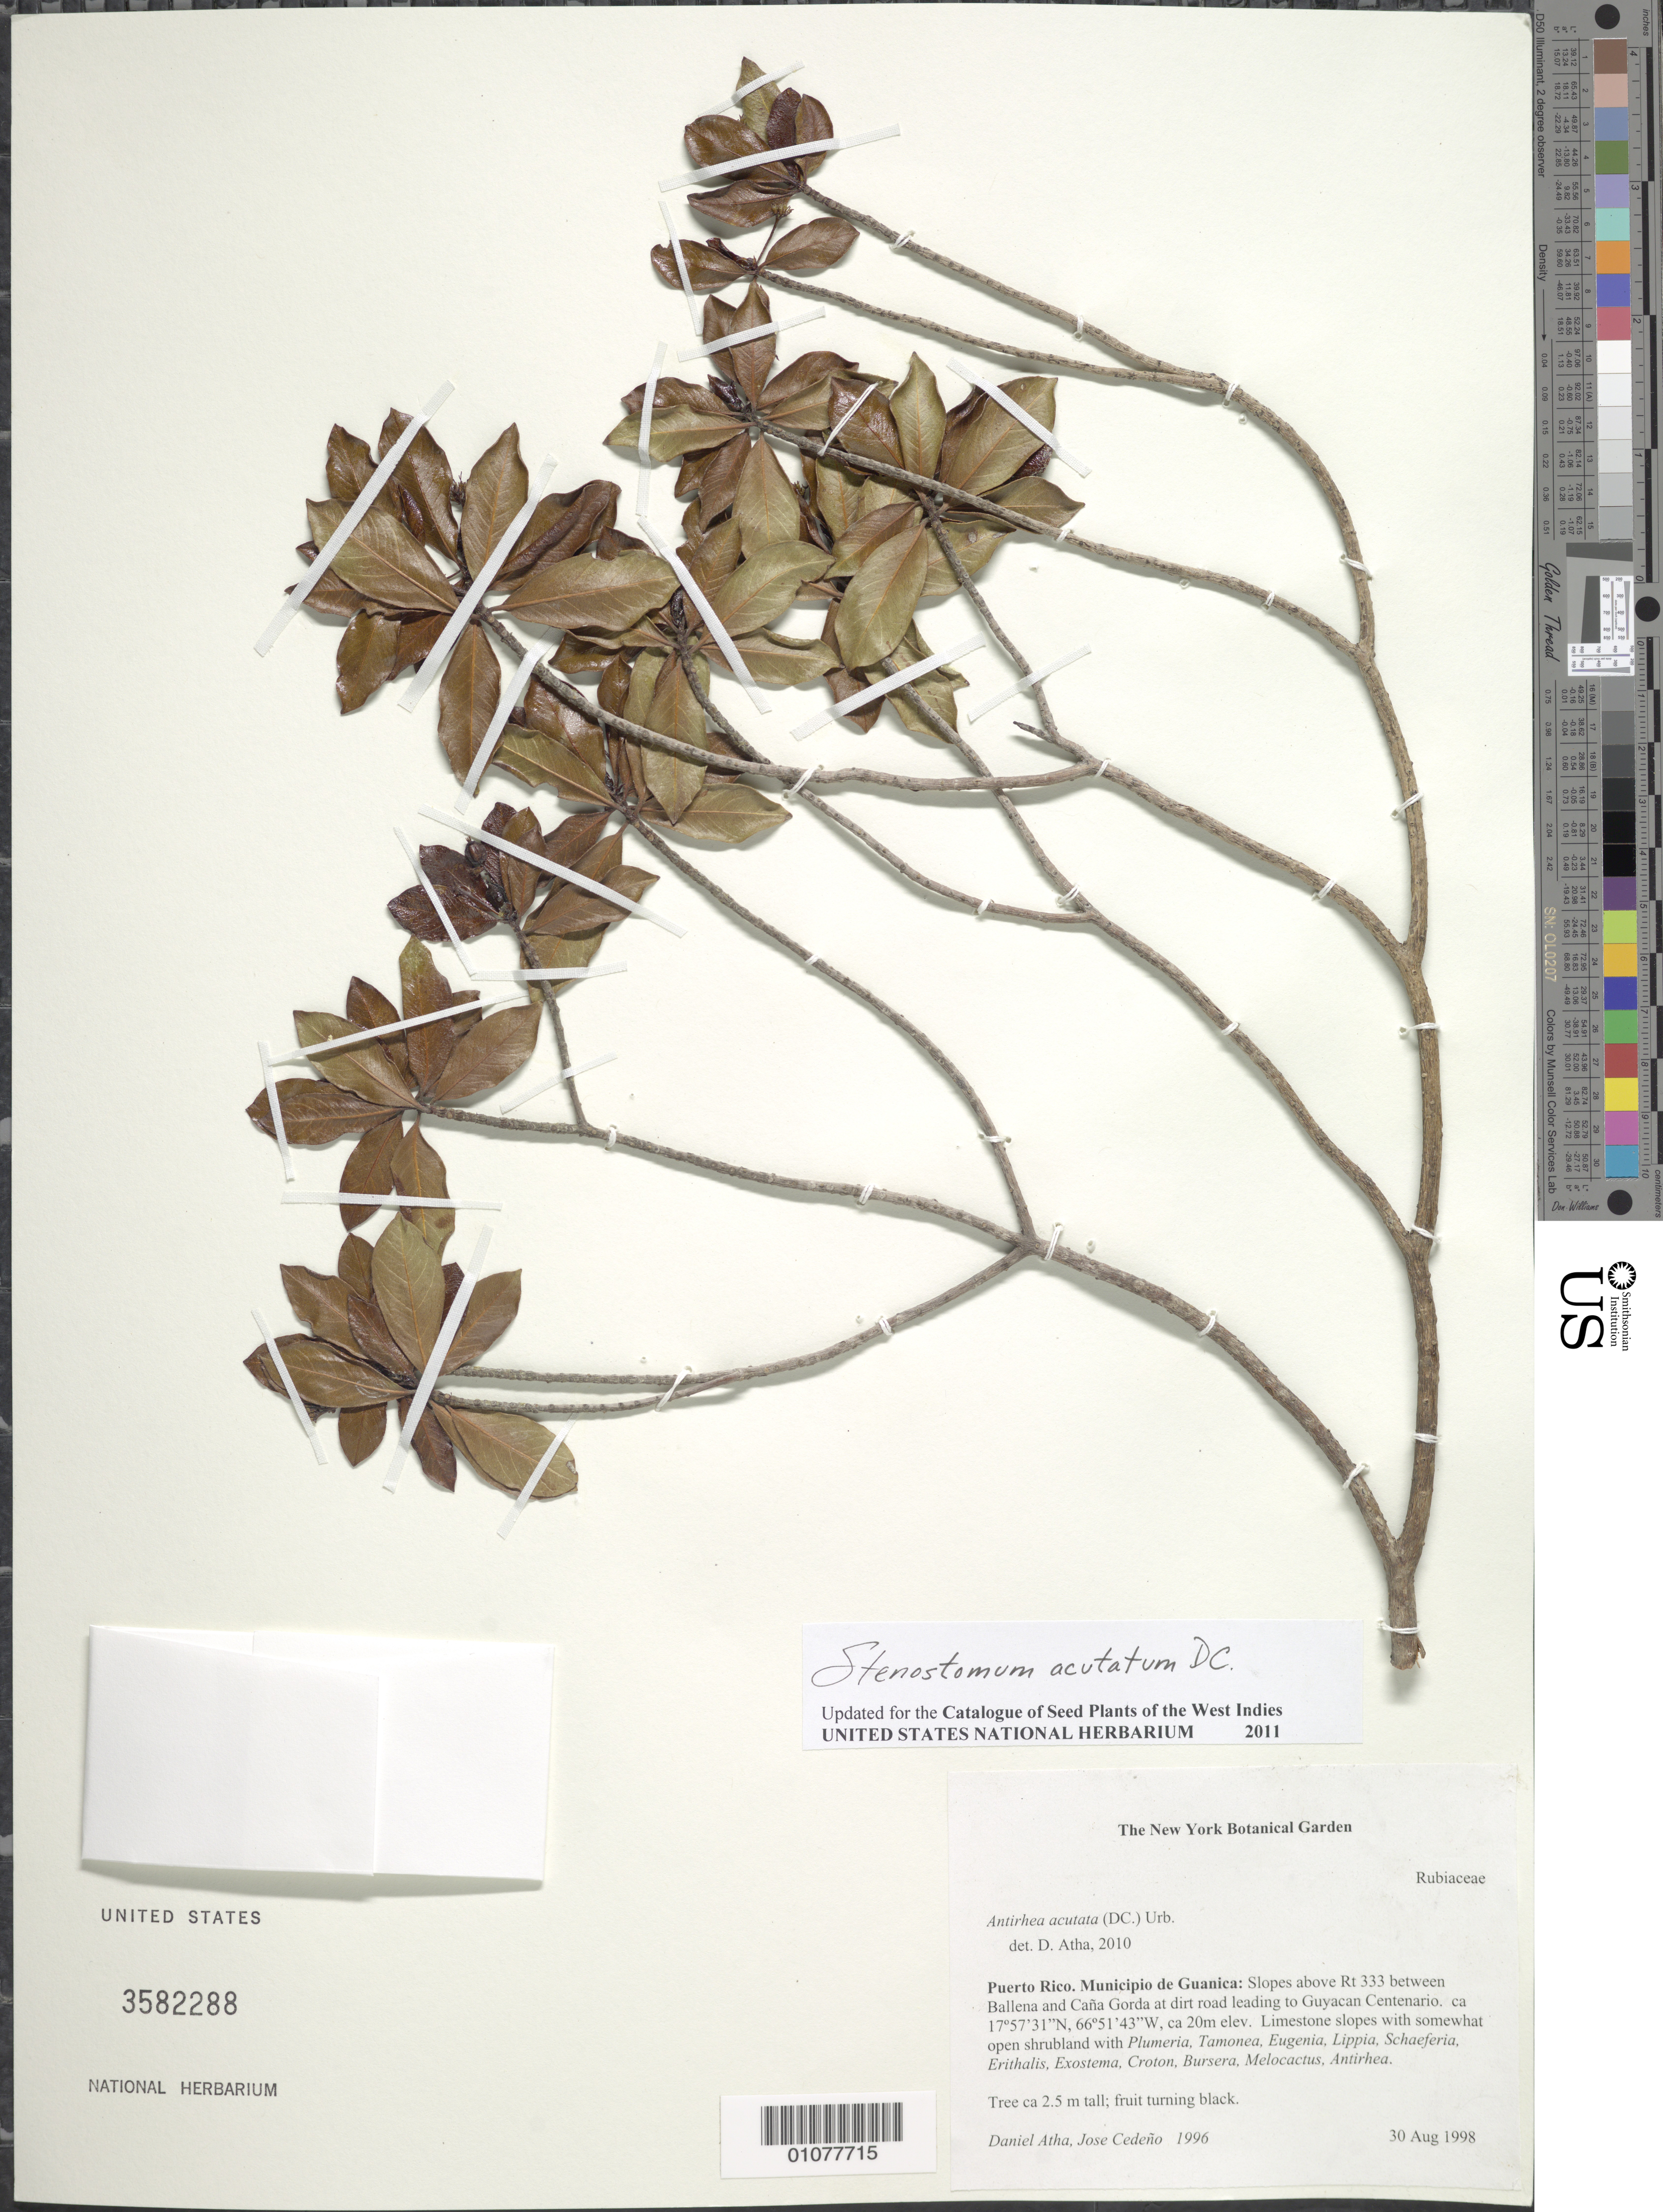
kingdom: Plantae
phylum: Tracheophyta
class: Magnoliopsida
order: Gentianales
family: Rubiaceae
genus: Stenostomum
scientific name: Stenostomum acutatum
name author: DC.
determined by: Atha, D.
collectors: D. Atha & J. A. Cedeño M.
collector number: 1996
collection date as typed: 30 Aug 1998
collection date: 1998-08-30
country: Puerto Rico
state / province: Guanica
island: Puerto Rico I.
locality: Municipio Guanica; slopes above Rt. 333 between Ballena and Caño Gorda at dirt road leading to Guyacan Centenario.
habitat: Limestone slopes with somewhat open shrubland with Plumeria, Tamonea, Eugenia, Lippia, Schaefferia, Erithalis, Exostema, Croton, Bursera, Melocactus, and Antirhea.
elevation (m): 20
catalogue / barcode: US 3582288